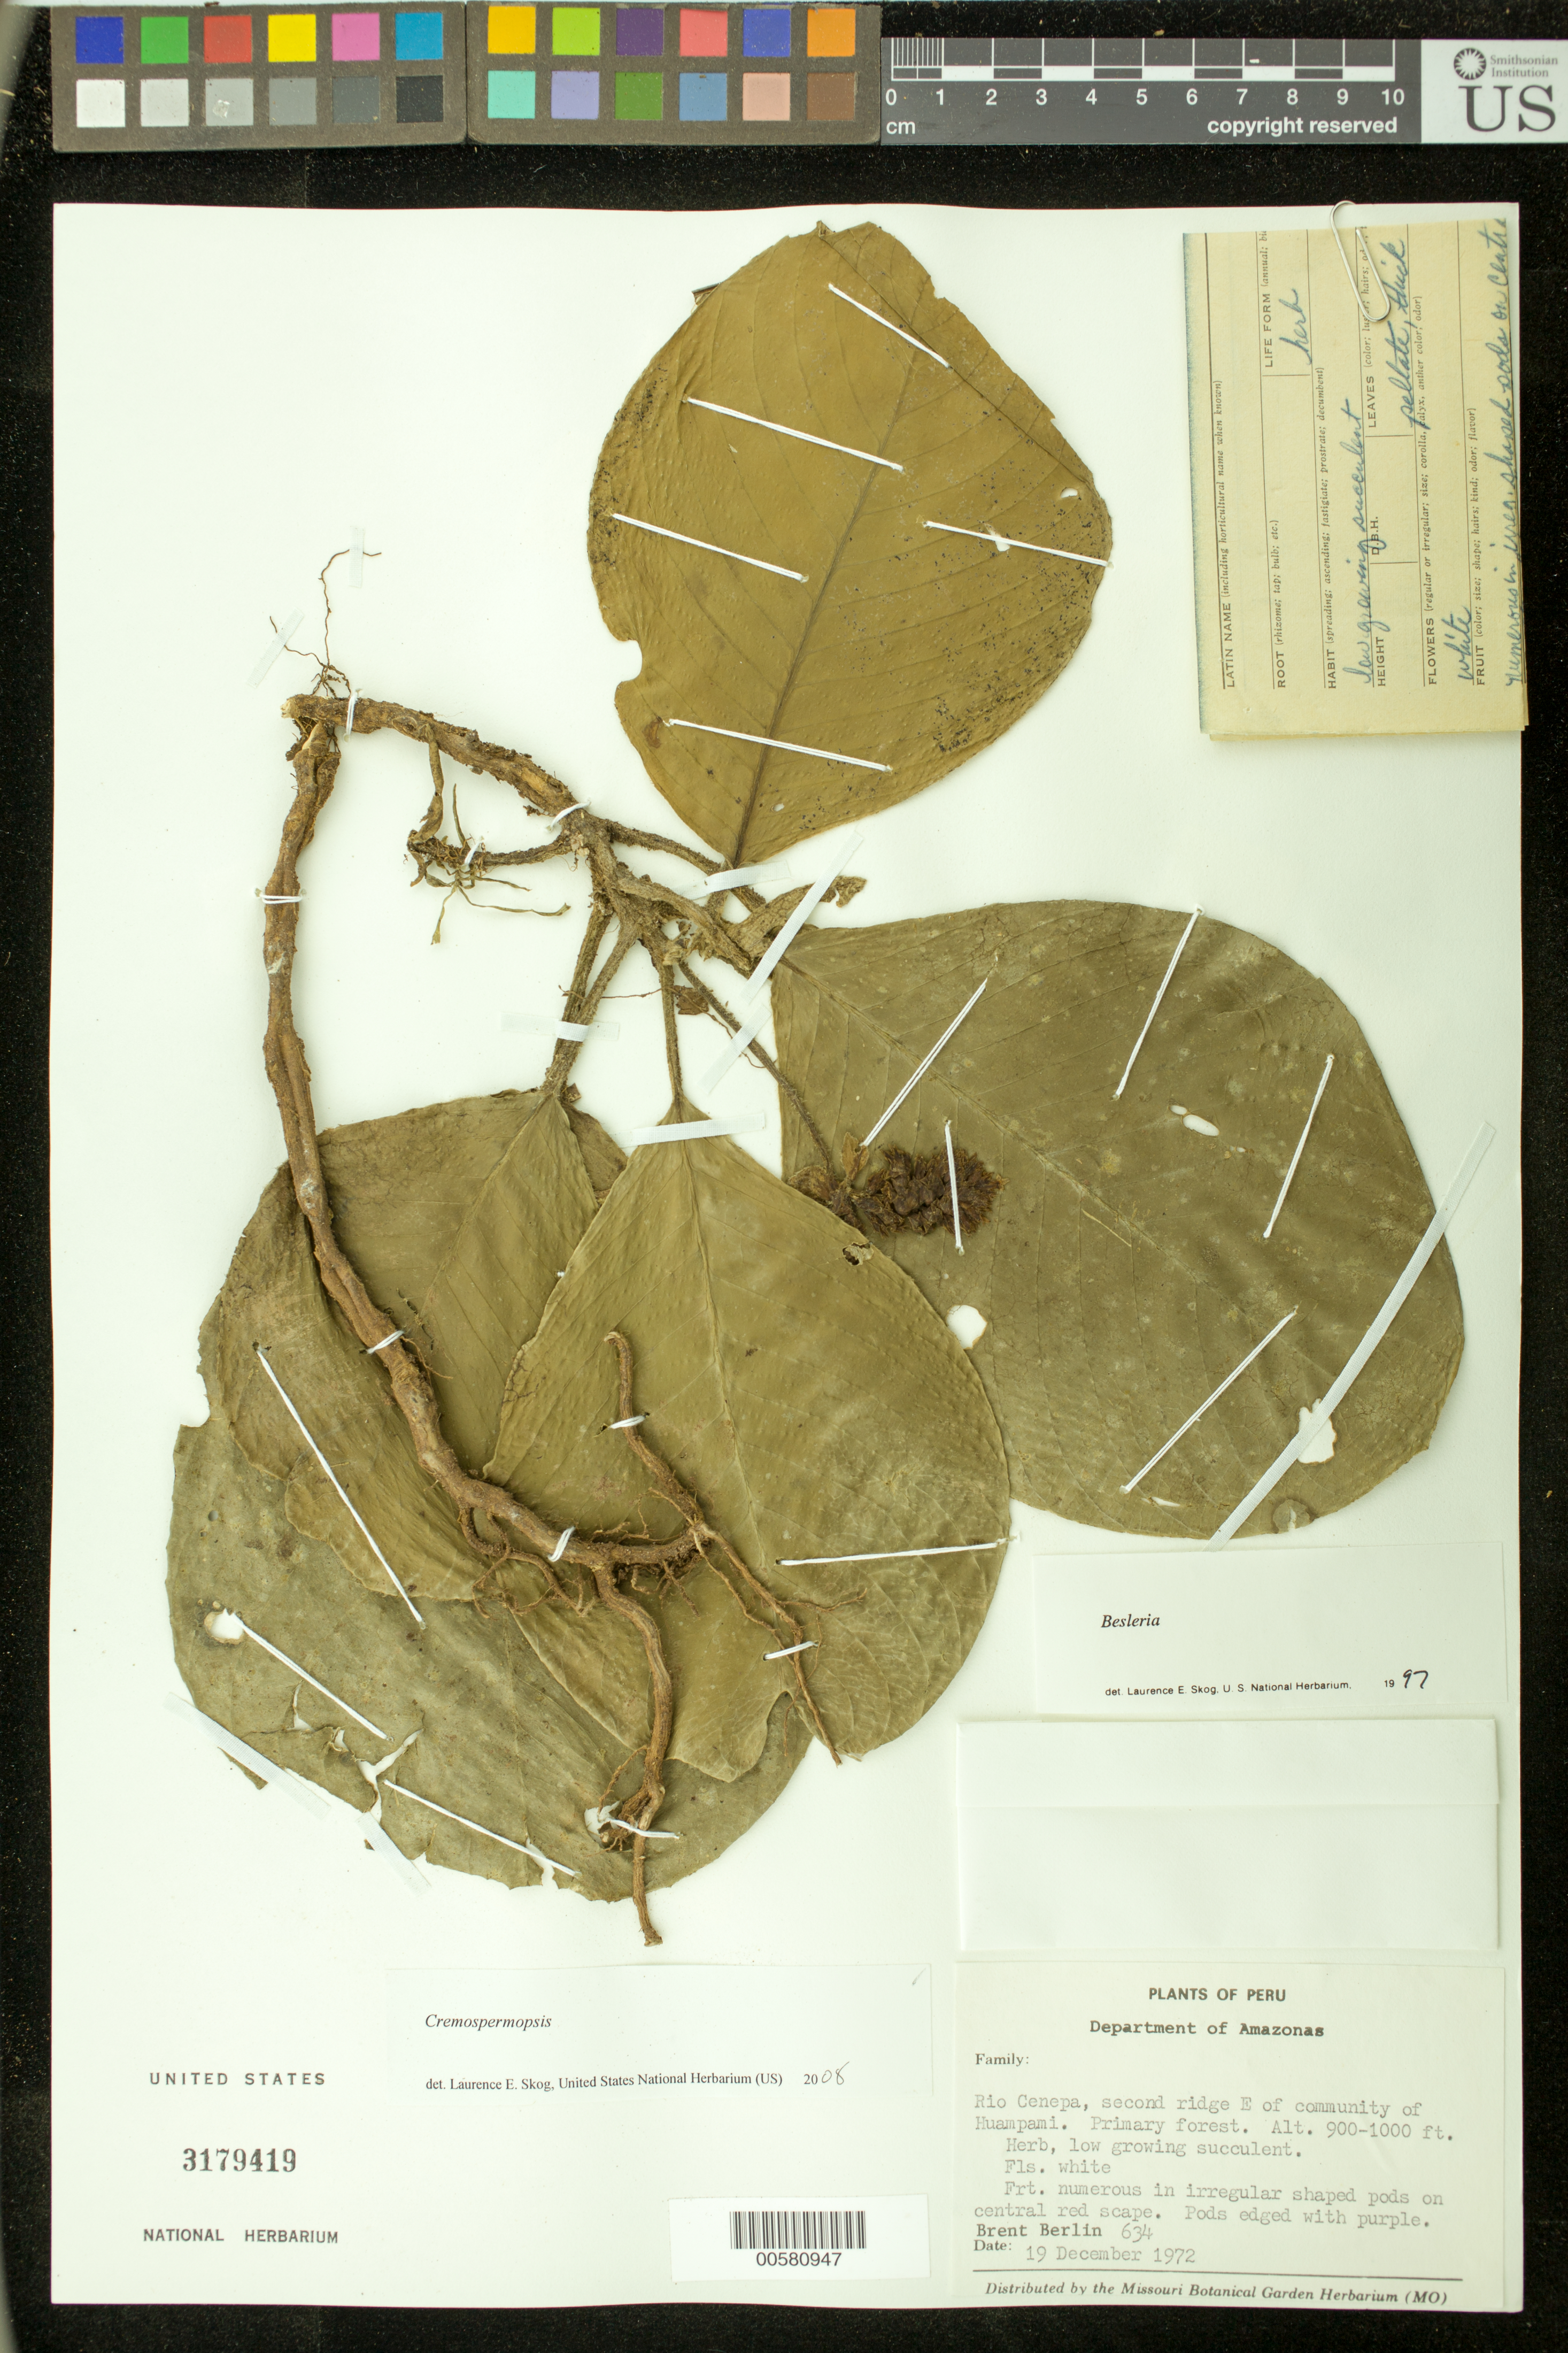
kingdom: Plantae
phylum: Tracheophyta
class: Magnoliopsida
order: Lamiales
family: Gesneriaceae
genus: Cremospermopsis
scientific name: Cremospermopsis sp.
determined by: Skog, Laurence E.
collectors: B. Berlin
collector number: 634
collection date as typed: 19 Dec 1972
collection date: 1972-12-19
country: Peru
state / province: Amazonas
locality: Rio Cenepa, second ridge E of community of Huampami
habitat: Primary forest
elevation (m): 274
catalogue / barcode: US 3179419